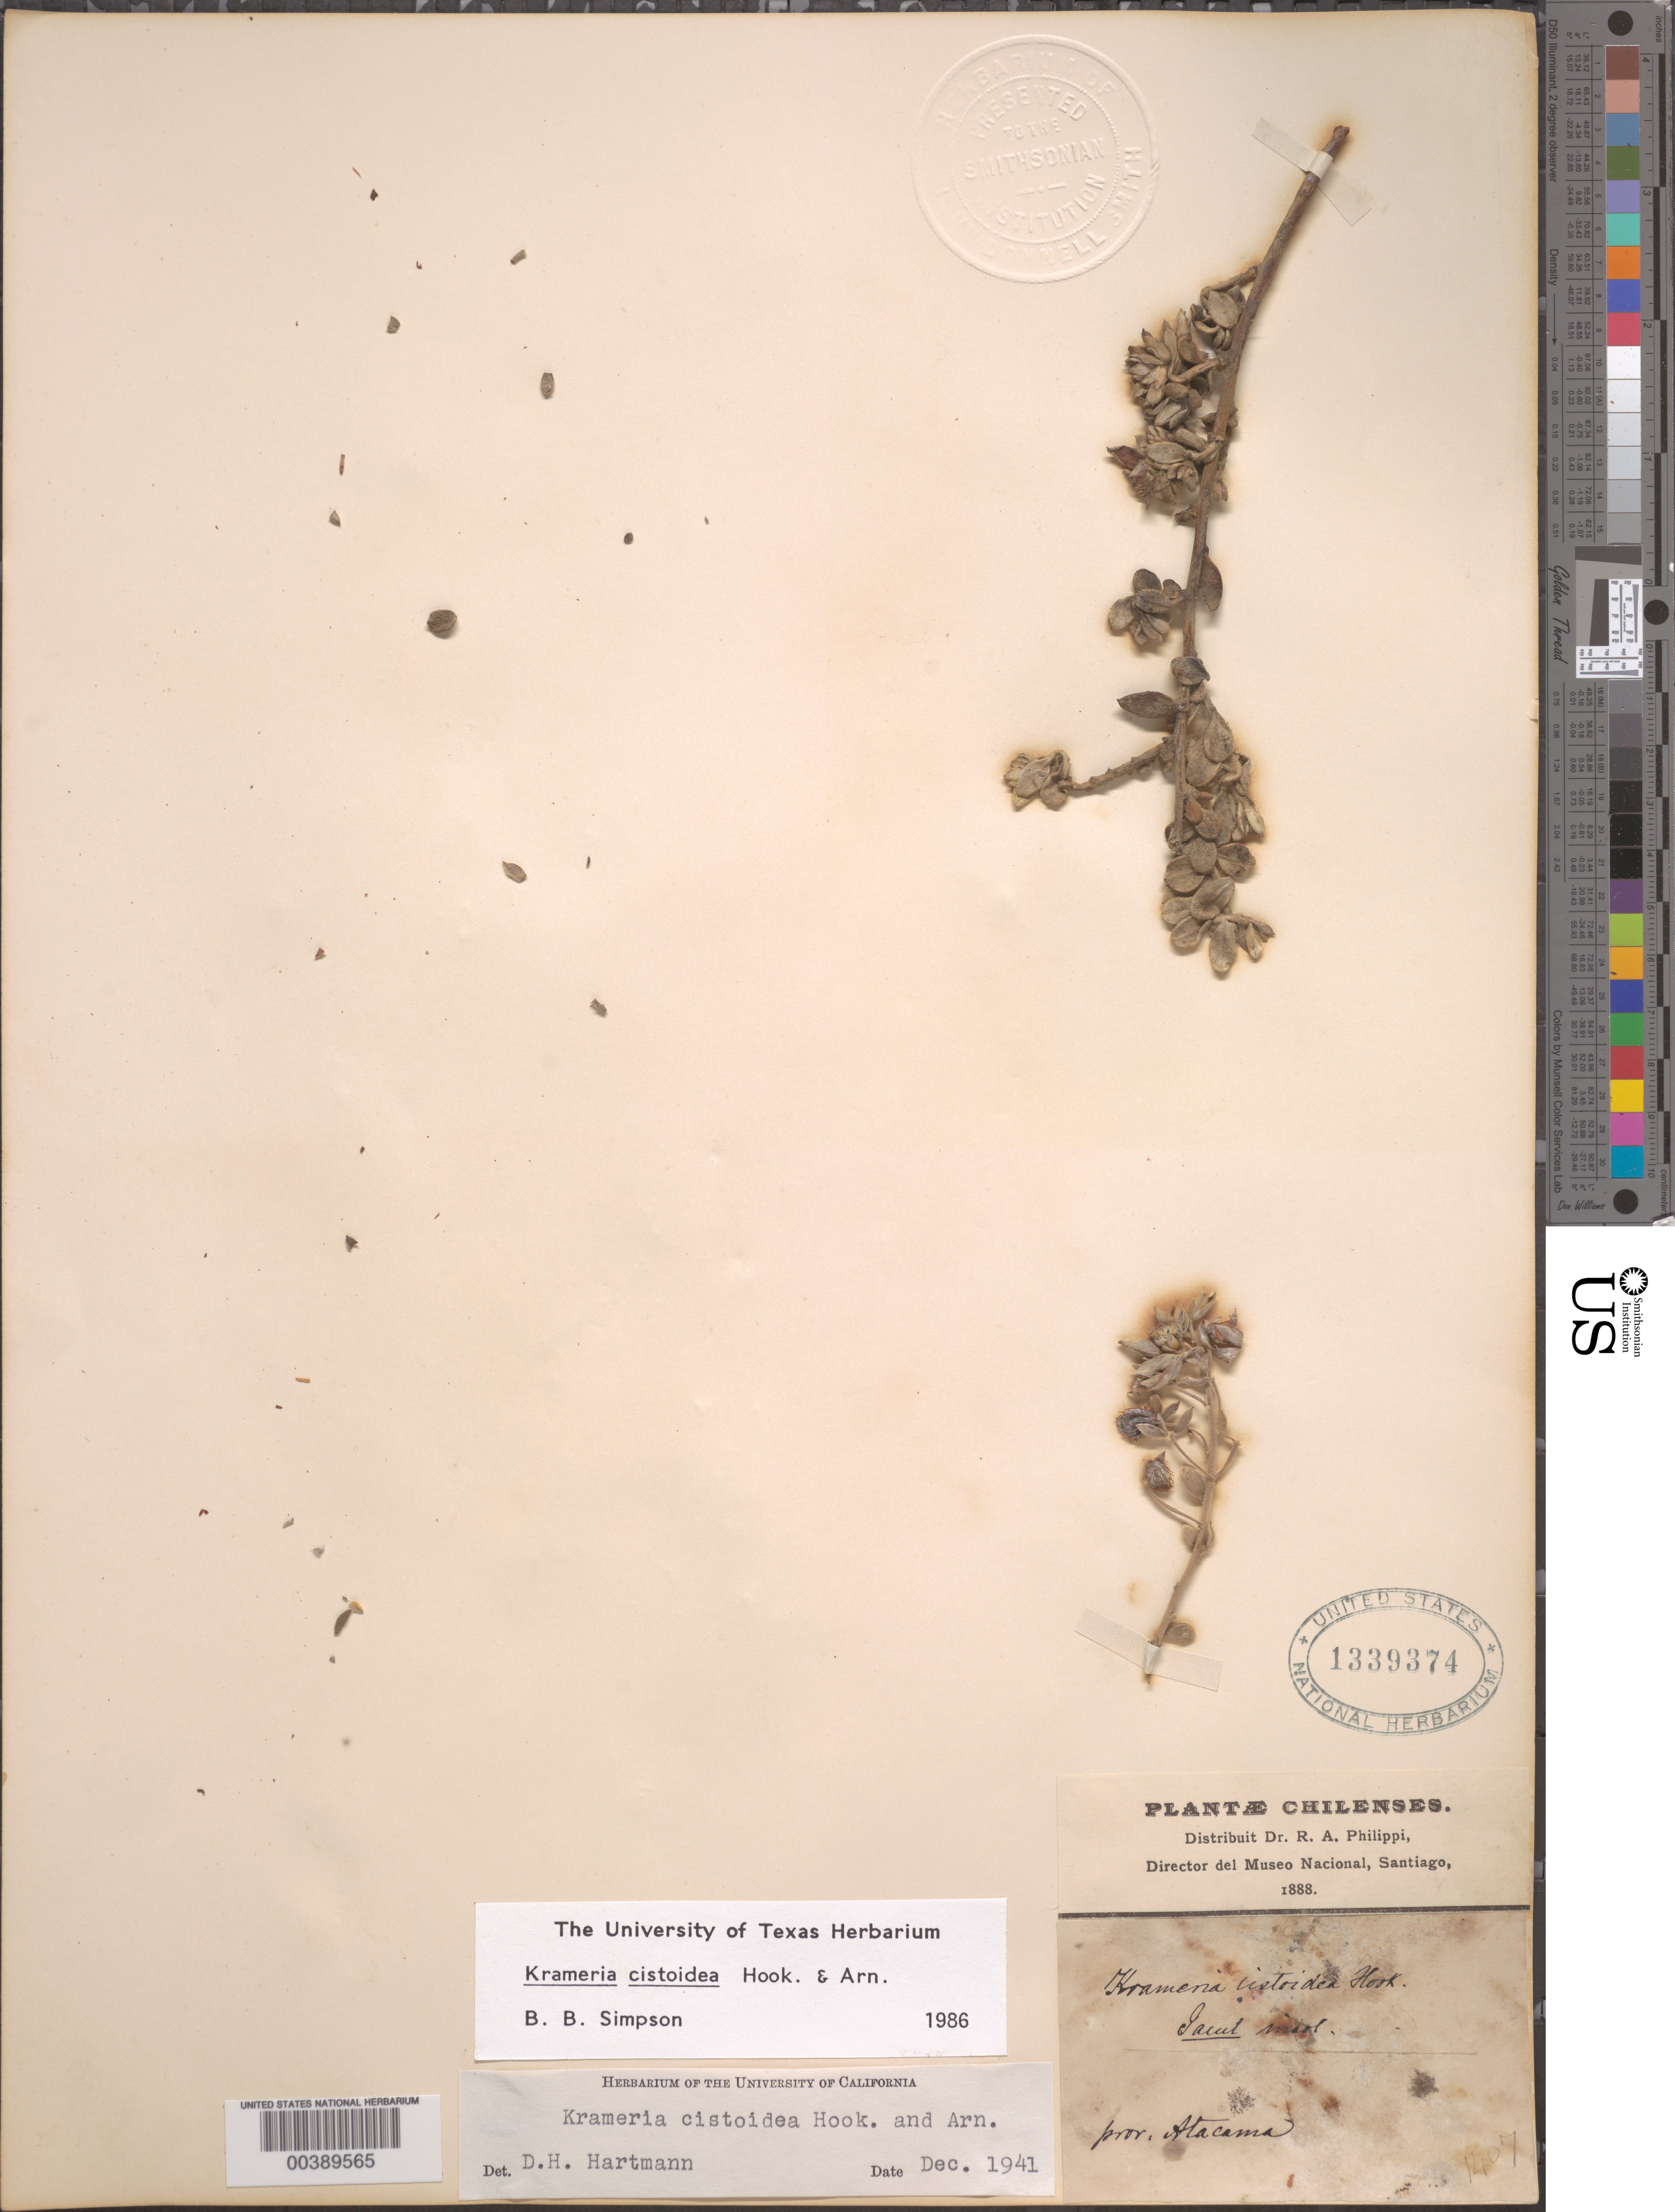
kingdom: Plantae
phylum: Tracheophyta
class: Magnoliopsida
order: Zygophyllales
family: Krameriaceae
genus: Krameria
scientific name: Krameria cistoidea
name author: Hook. & Arn.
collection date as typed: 1888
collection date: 1888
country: Chile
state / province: Atacama (III)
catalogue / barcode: US 1339374